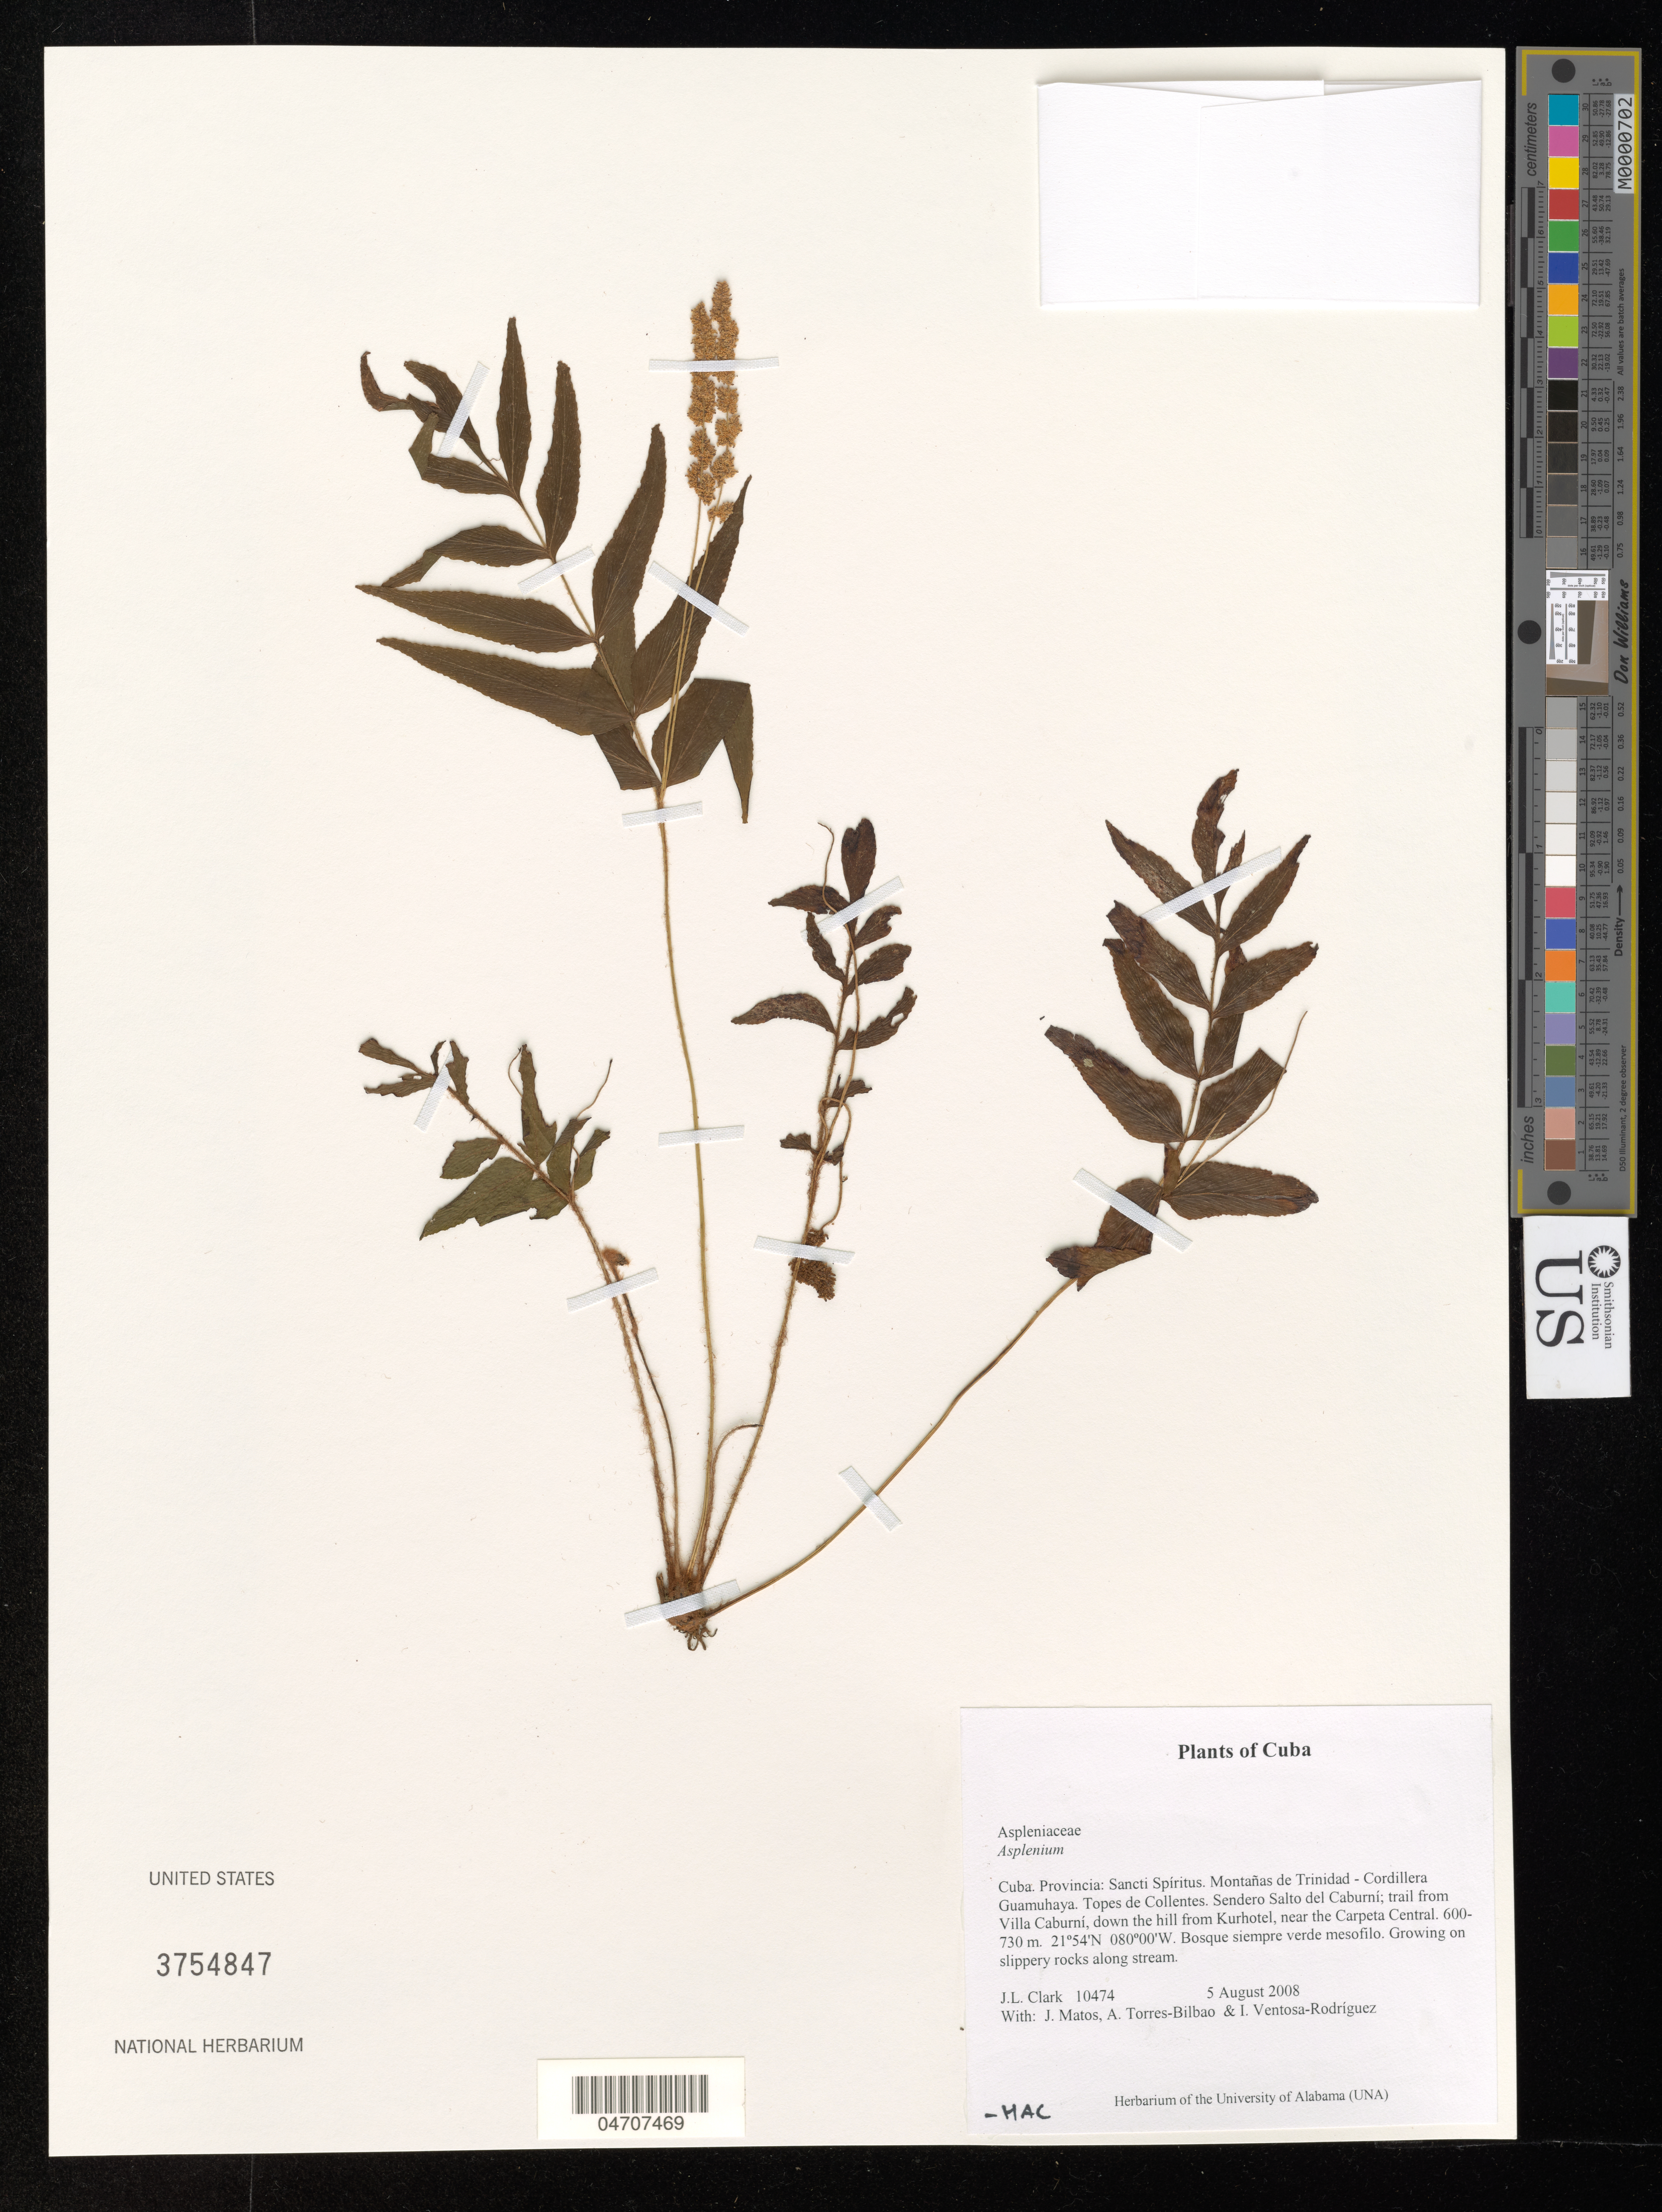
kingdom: Plantae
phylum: Tracheophyta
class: Polypodiopsida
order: Polypodiales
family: Aspleniaceae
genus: Asplenium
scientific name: Asplenium sp.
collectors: J. L. Clark, J. Matos, A. Torres-Bilbao & A. Hewitt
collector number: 10474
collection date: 2008-08-05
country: Cuba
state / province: Sancti Spíritus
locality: Montañas de Trinidad - Cordillera Guamuhaya. Topes de Collentes. Sendero Salto del Caburní; trail from Villa Caburni, down the hill from Kurhotel, near the Carpeta Central.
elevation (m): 600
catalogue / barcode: US 3754847